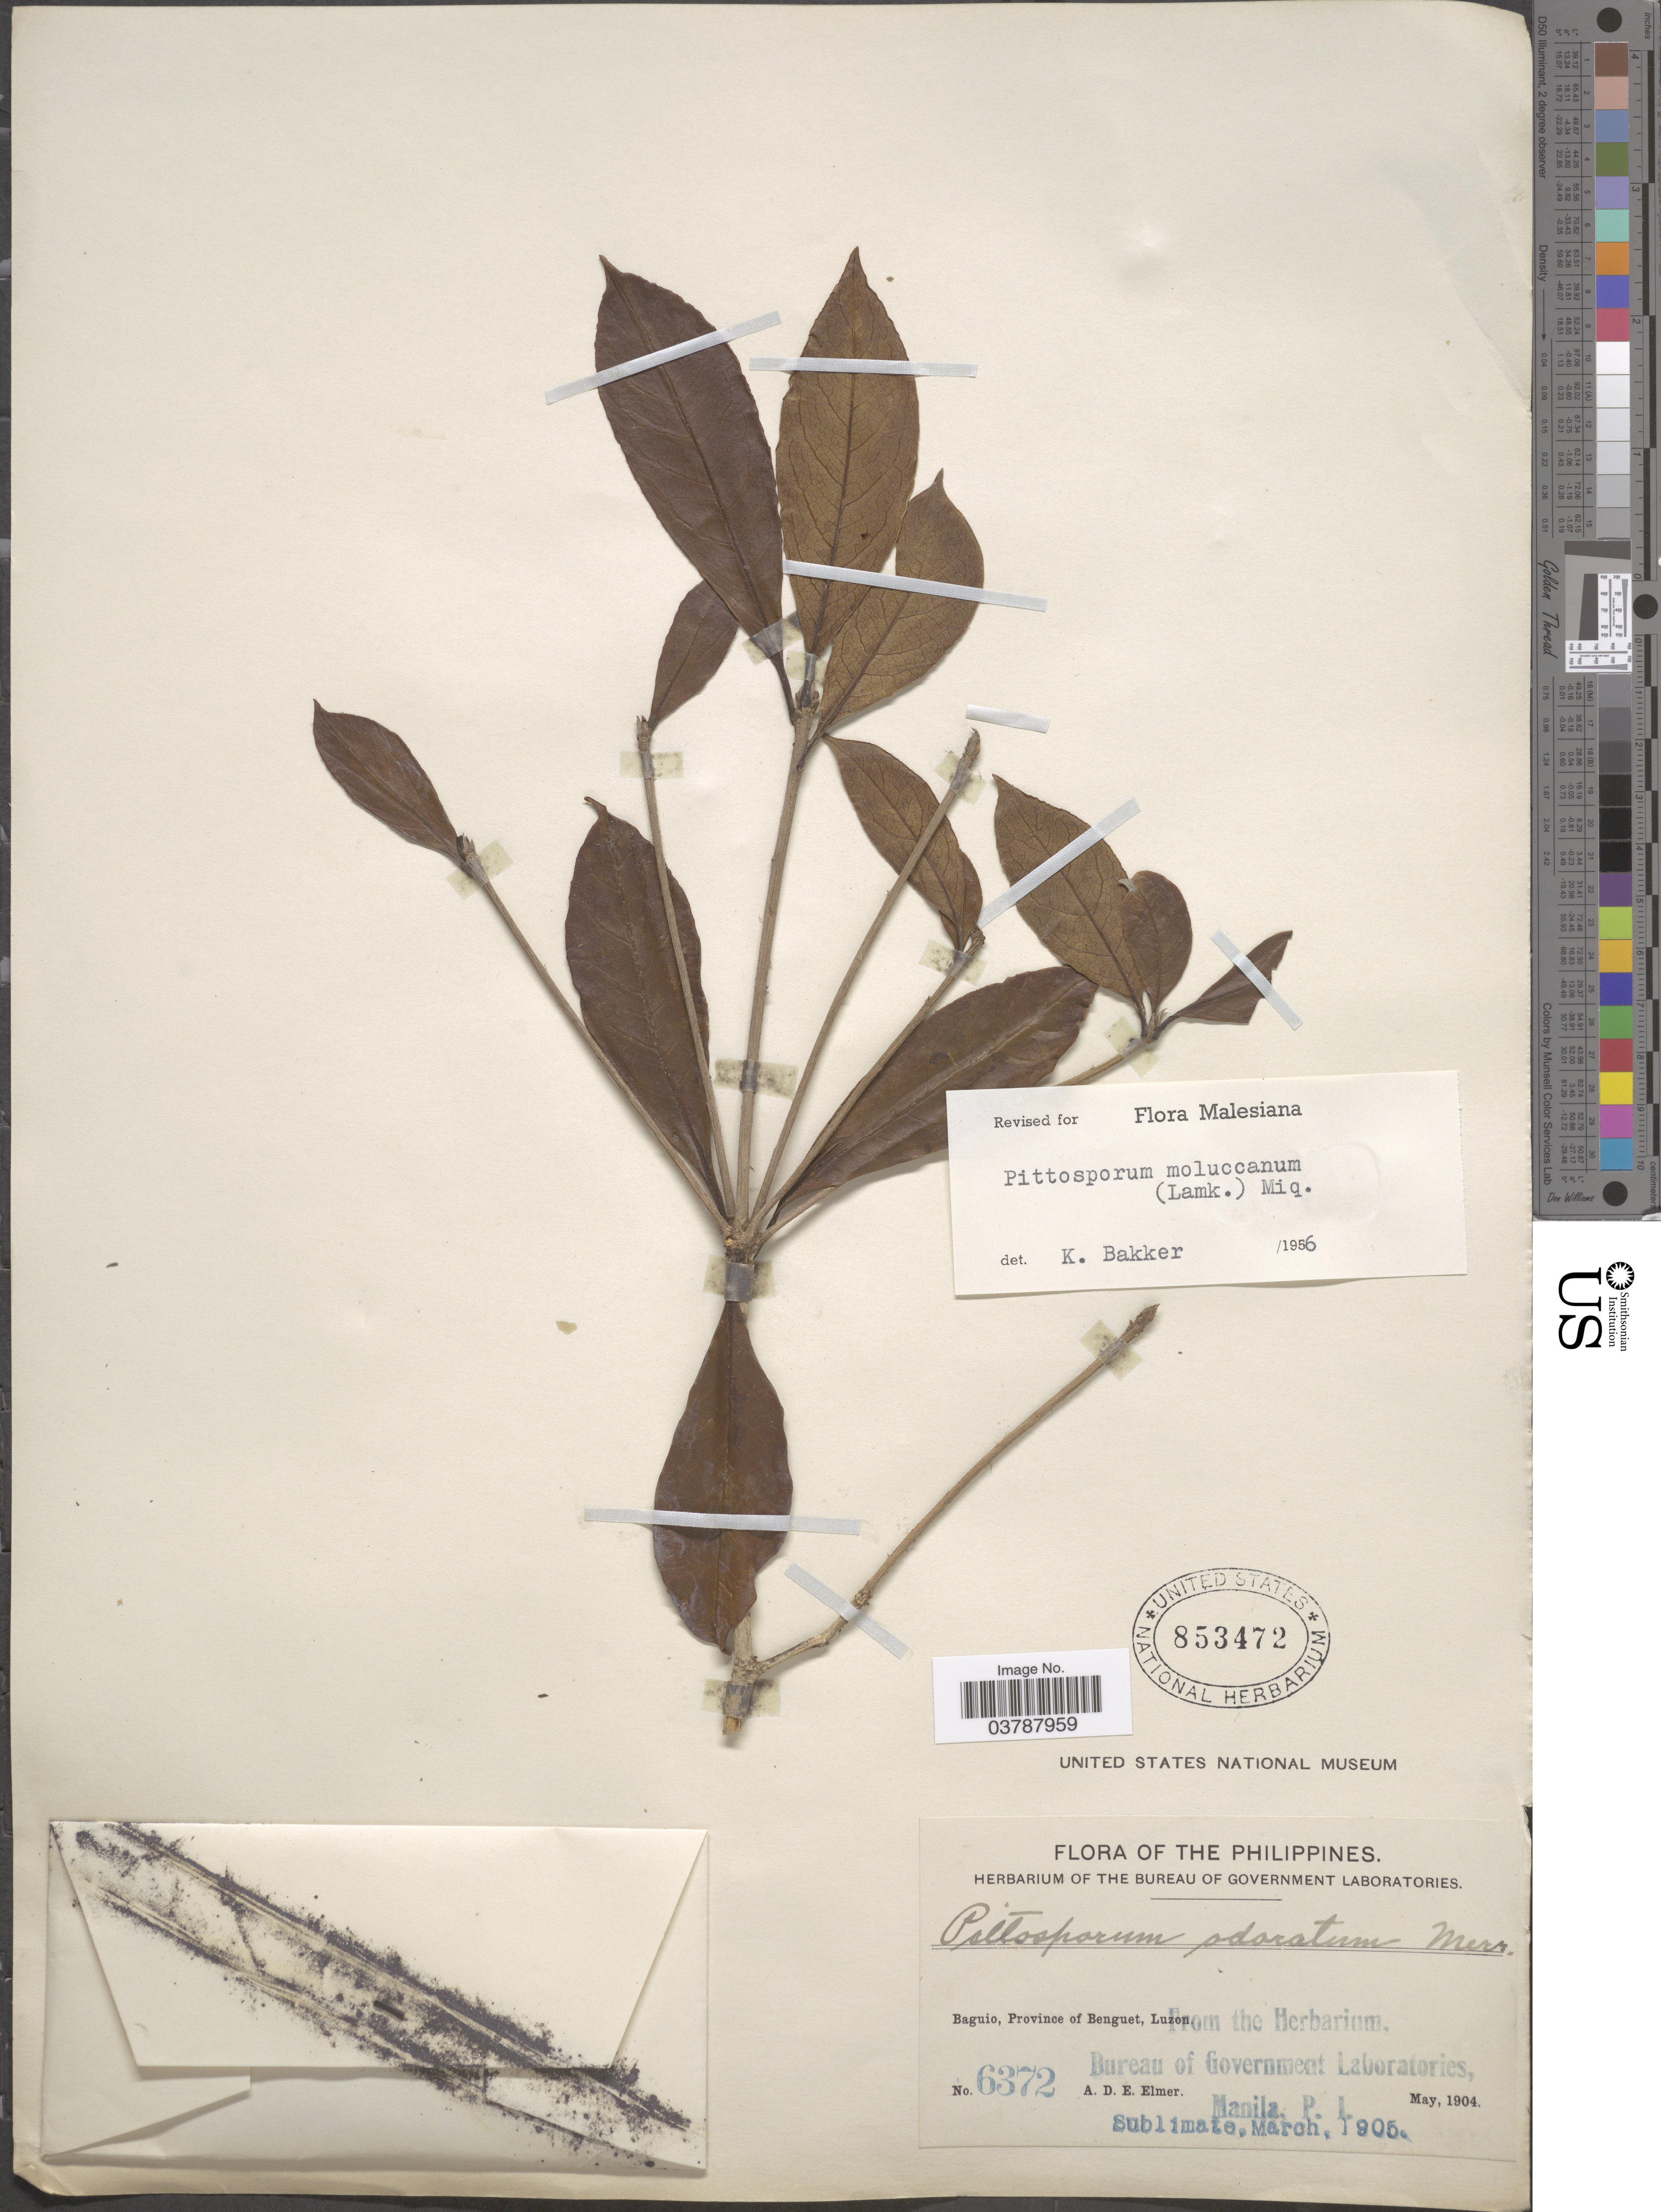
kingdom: Plantae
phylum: Tracheophyta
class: Magnoliopsida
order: Apiales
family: Pittosporaceae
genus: Pittosporum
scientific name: Pittosporum moluccanum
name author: (Lam.) Miq.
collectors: A. D. E. Elmer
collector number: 6372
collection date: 1904-05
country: Philippines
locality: Baguio, Province of Benguet. Luzon.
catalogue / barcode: US 853472